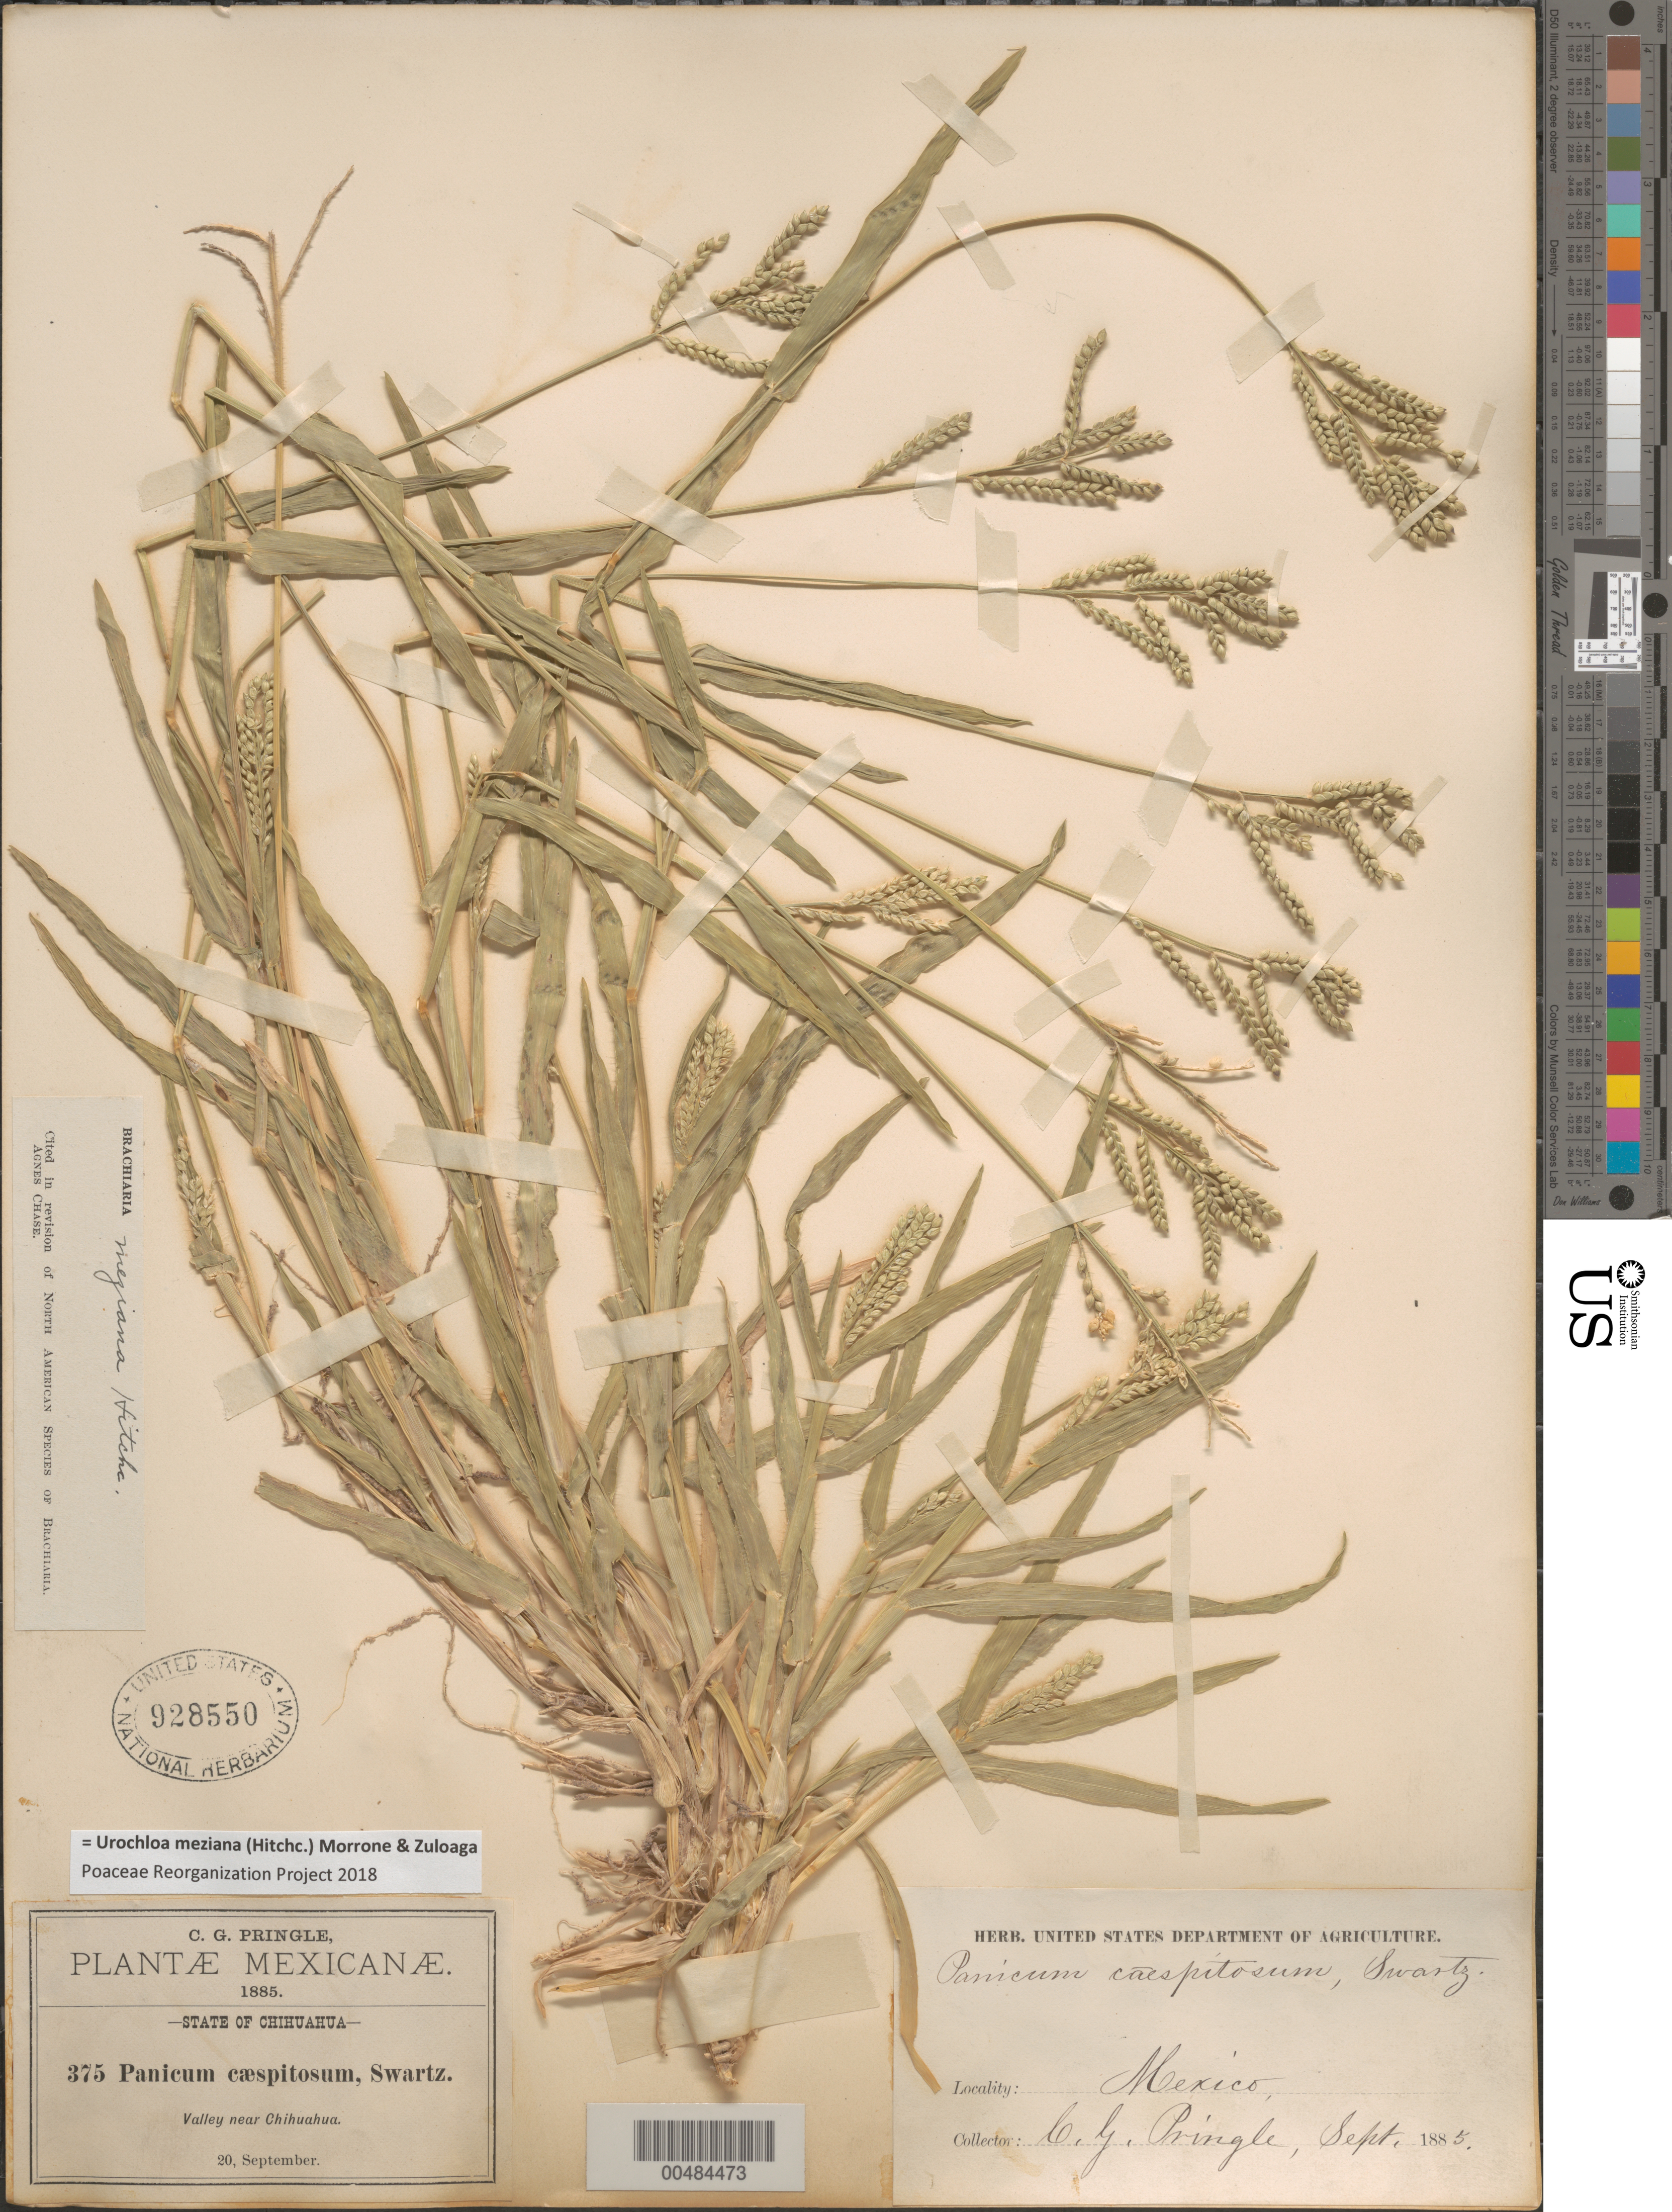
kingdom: Plantae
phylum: Tracheophyta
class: Liliopsida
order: Poales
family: Poaceae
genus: Brachiaria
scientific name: Brachiaria meziana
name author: Hitchc.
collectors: C. G. Pringle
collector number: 375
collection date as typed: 20 Sep 1885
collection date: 1885-09-20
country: Mexico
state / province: Chihuahua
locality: Valley near Chihuahua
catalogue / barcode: US 928550